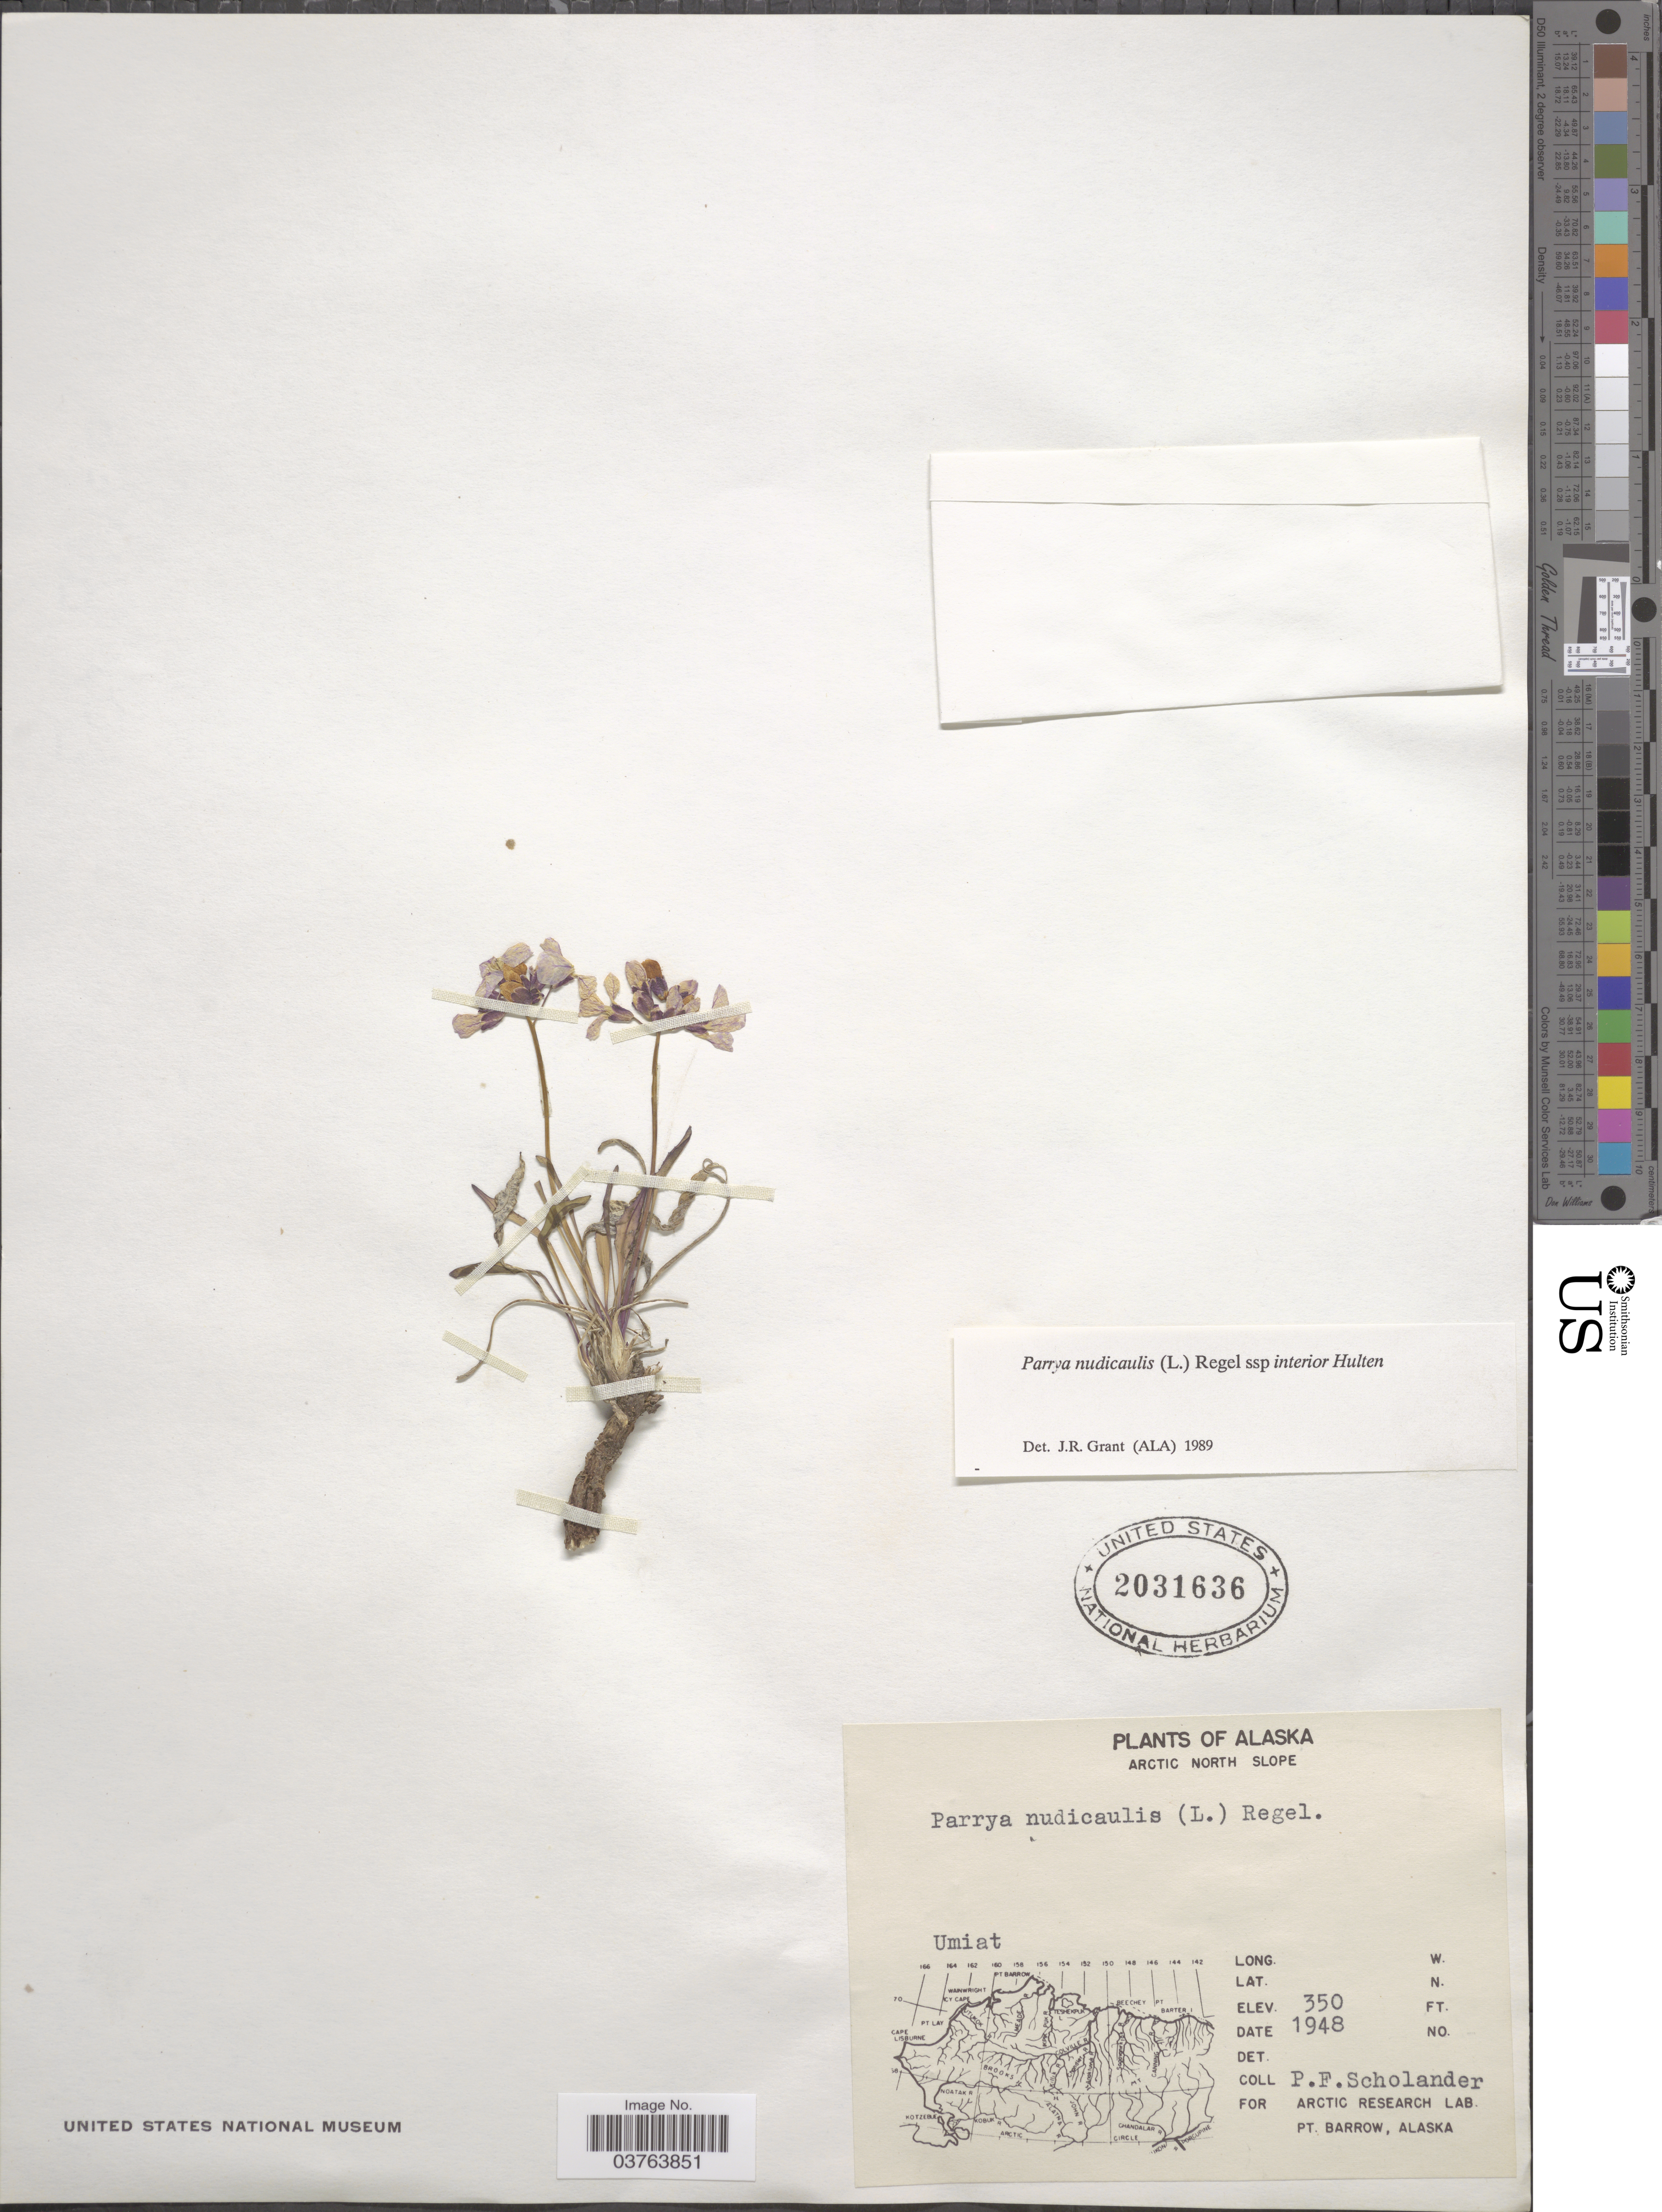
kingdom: Plantae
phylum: Tracheophyta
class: Magnoliopsida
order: Brassicales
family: Brassicaceae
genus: Parrya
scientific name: Parrya nudicaulis subsp. interior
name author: Hultén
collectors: P. Scholander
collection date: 1948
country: United States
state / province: Alaska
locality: Arctic North Slope. Umiat.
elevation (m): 107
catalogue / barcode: US 2031636